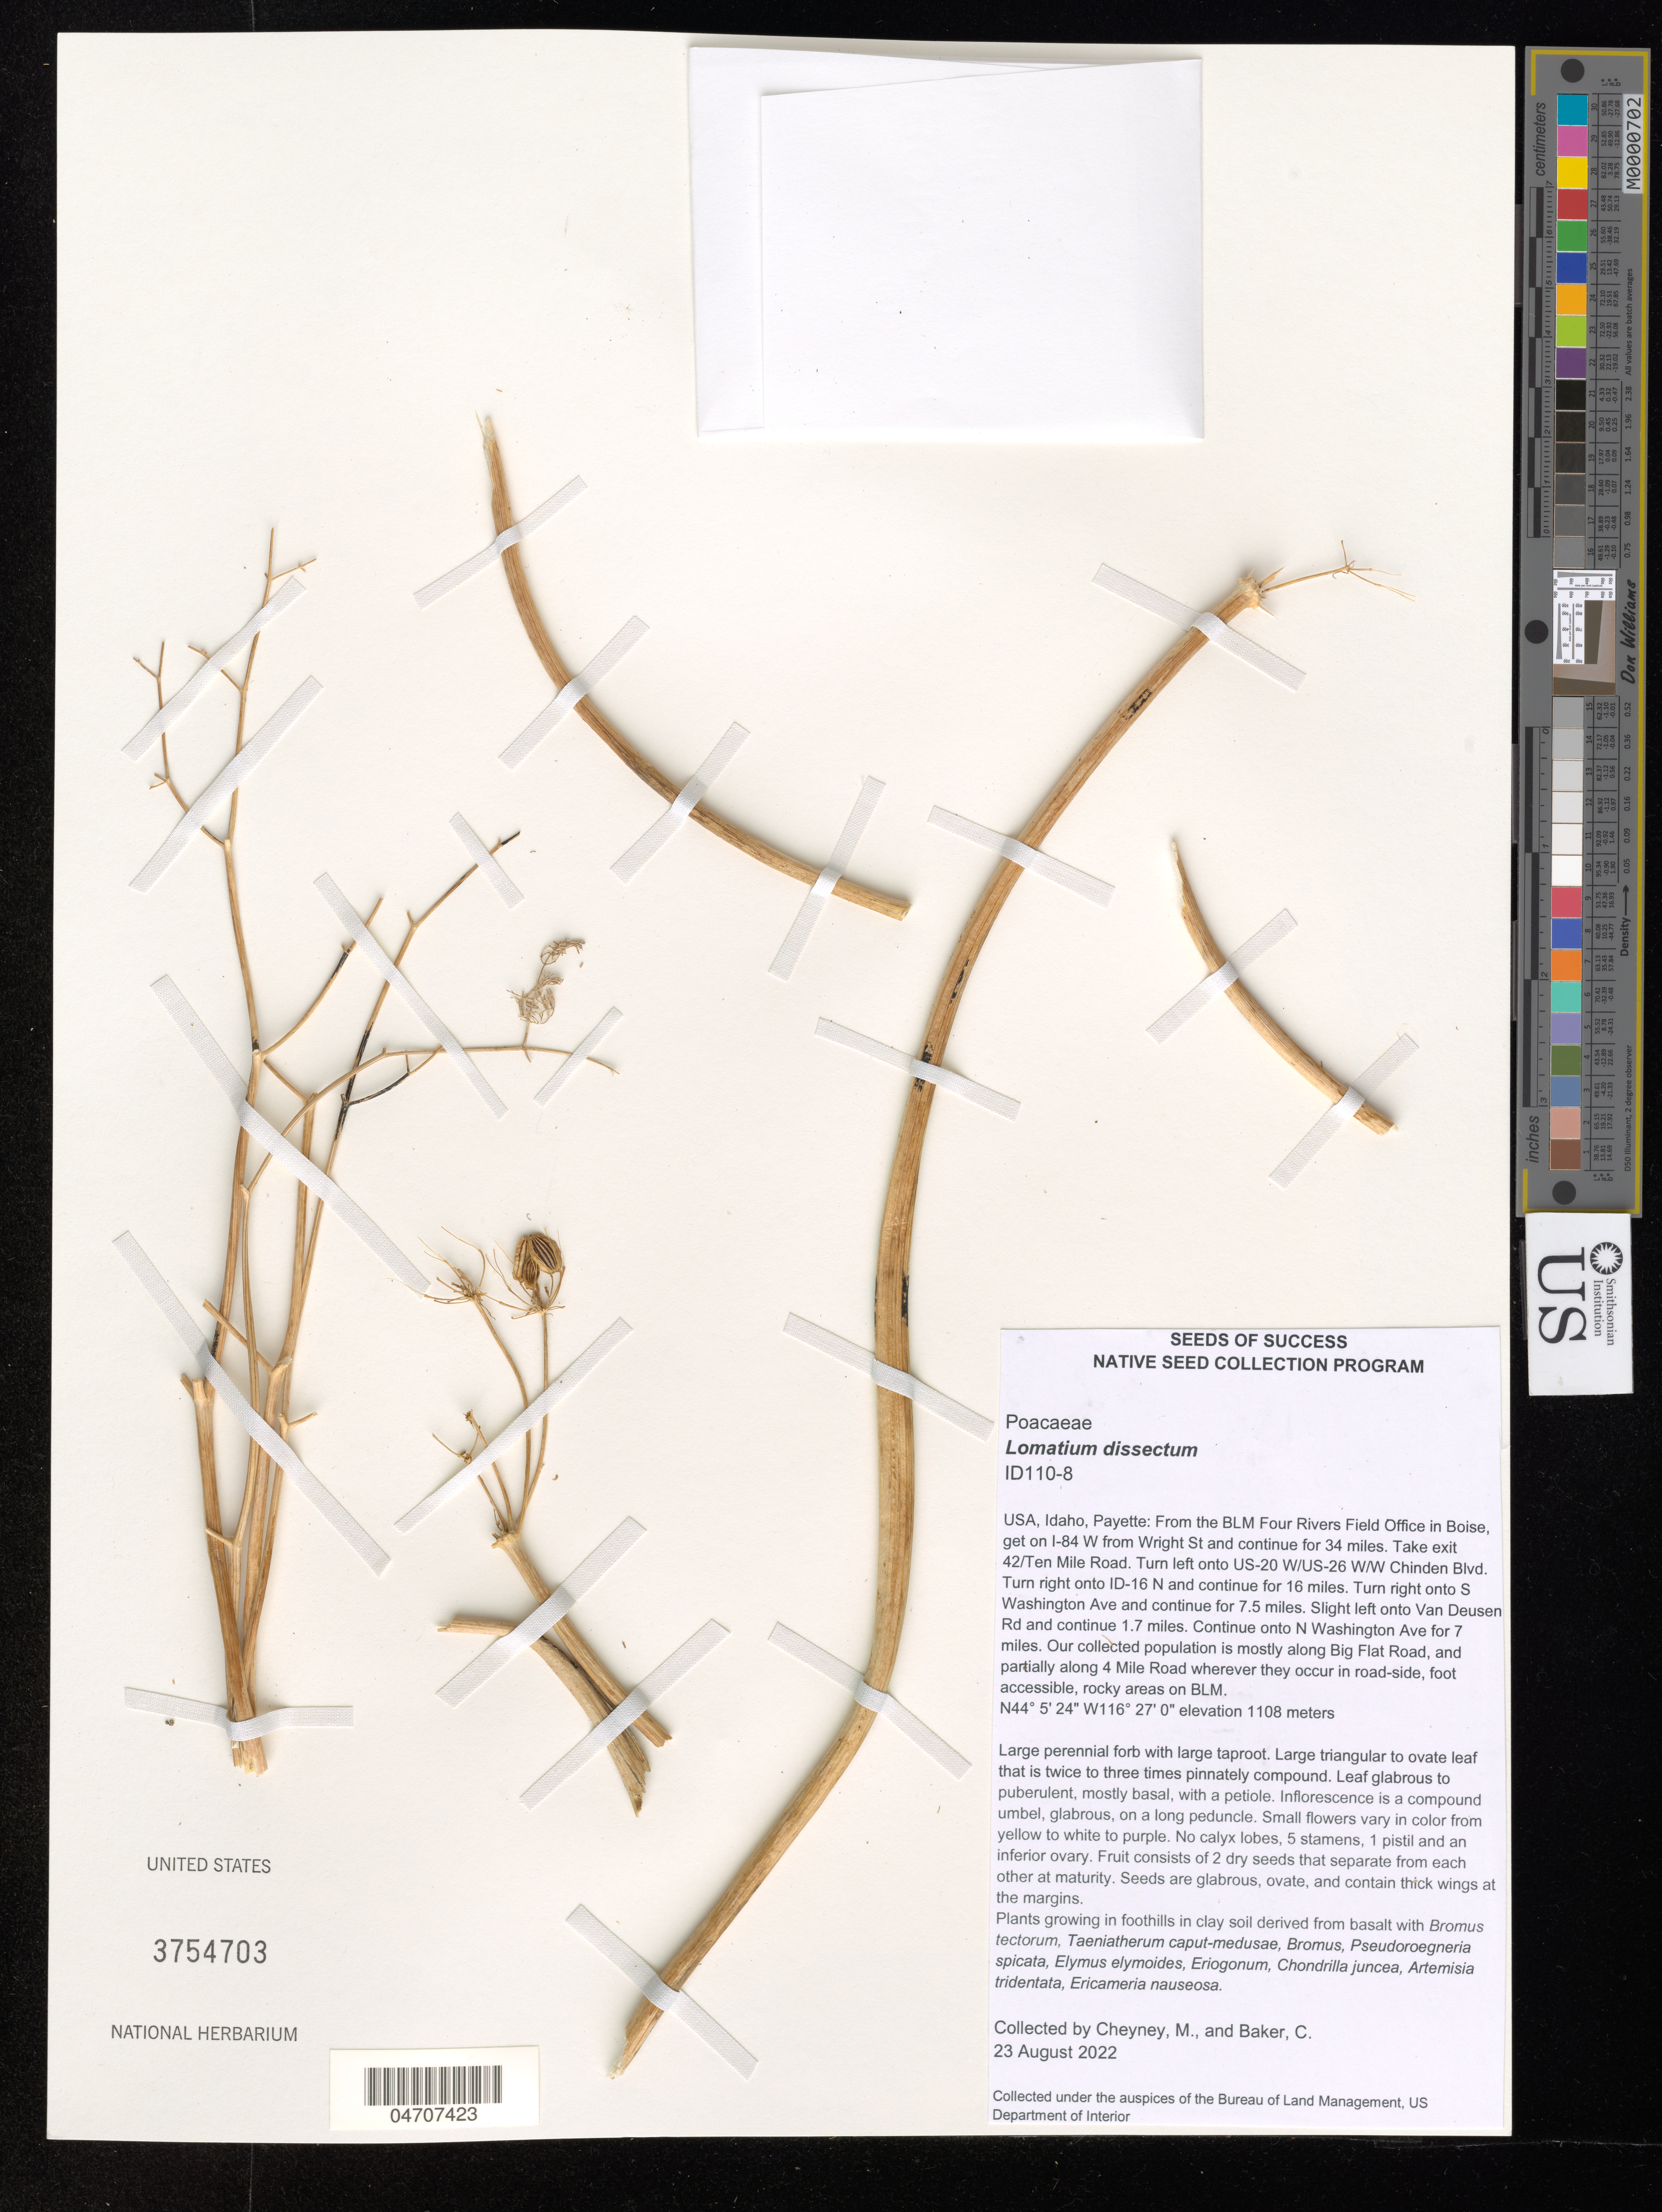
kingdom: Plantae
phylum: Tracheophyta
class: Magnoliopsida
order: Apiales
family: Apiaceae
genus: Lomatium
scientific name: Lomatium dissectum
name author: (Nutt.) Mathias & Constance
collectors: M. Cheyney & C. Baker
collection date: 2022-08-23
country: United States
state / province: Idaho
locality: Payette: From the BLM Four Rivers Field Office in Boise, get on I-84 W from Wright St and continue for 34 miles. Take exit 42/Ten Mile Road. Turn left onto US-20 W/US-26 W/W Chinden Blvd. Turn right onto ID-16 N and continue for 7.5 miles. Slight left onto Van Deusen Rd and conitnue 1.7 miles. Conitnue onto N Washington Ave for 7 miles. Our collected population is mostly along Big Flat Road, and partially along 4 miles Road wherever they occur in road-side, foot accessible, rocky areas on BLM.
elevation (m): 1108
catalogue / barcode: US 3754703